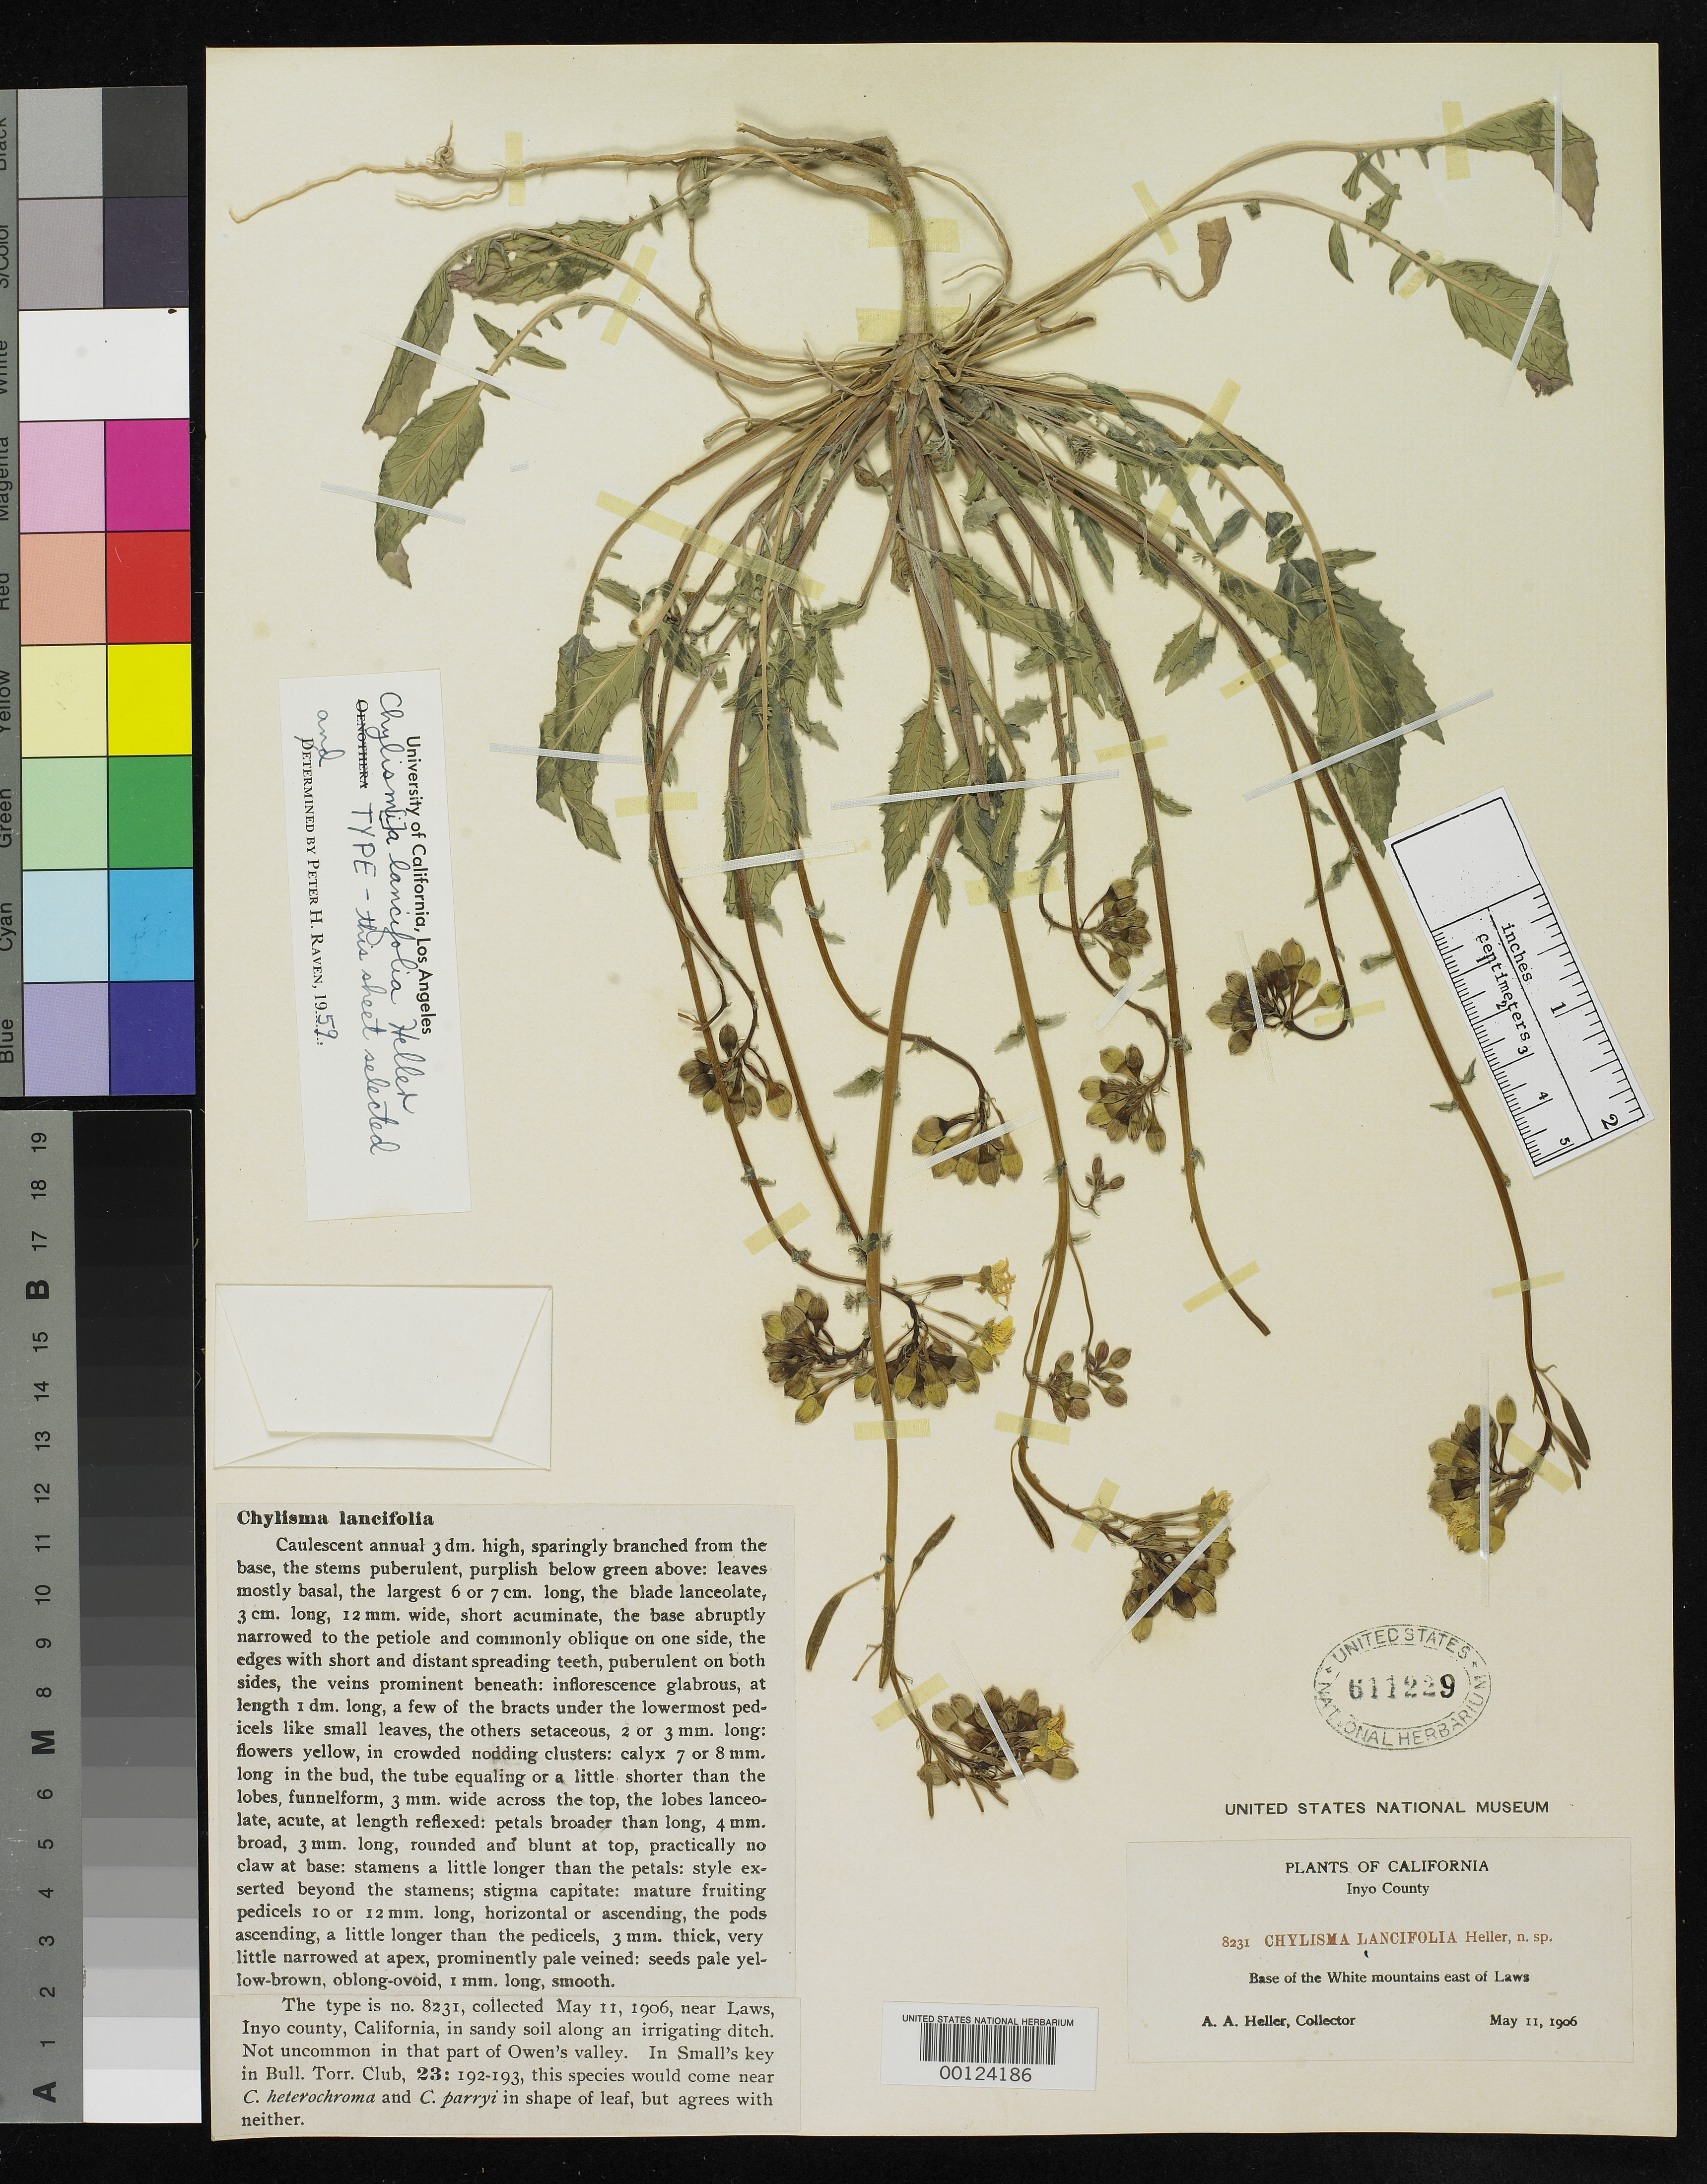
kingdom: Plantae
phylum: Tracheophyta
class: Magnoliopsida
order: Myrtales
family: Onagraceae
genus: Chylismia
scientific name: Chylismia lancifolia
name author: A. Heller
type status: Isotype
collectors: A. A. Heller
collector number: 8231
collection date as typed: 11 May 1906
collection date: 1906-05-11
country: United States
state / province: California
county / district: Inyo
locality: Base of White Mountains east of Laws.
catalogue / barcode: US 611229